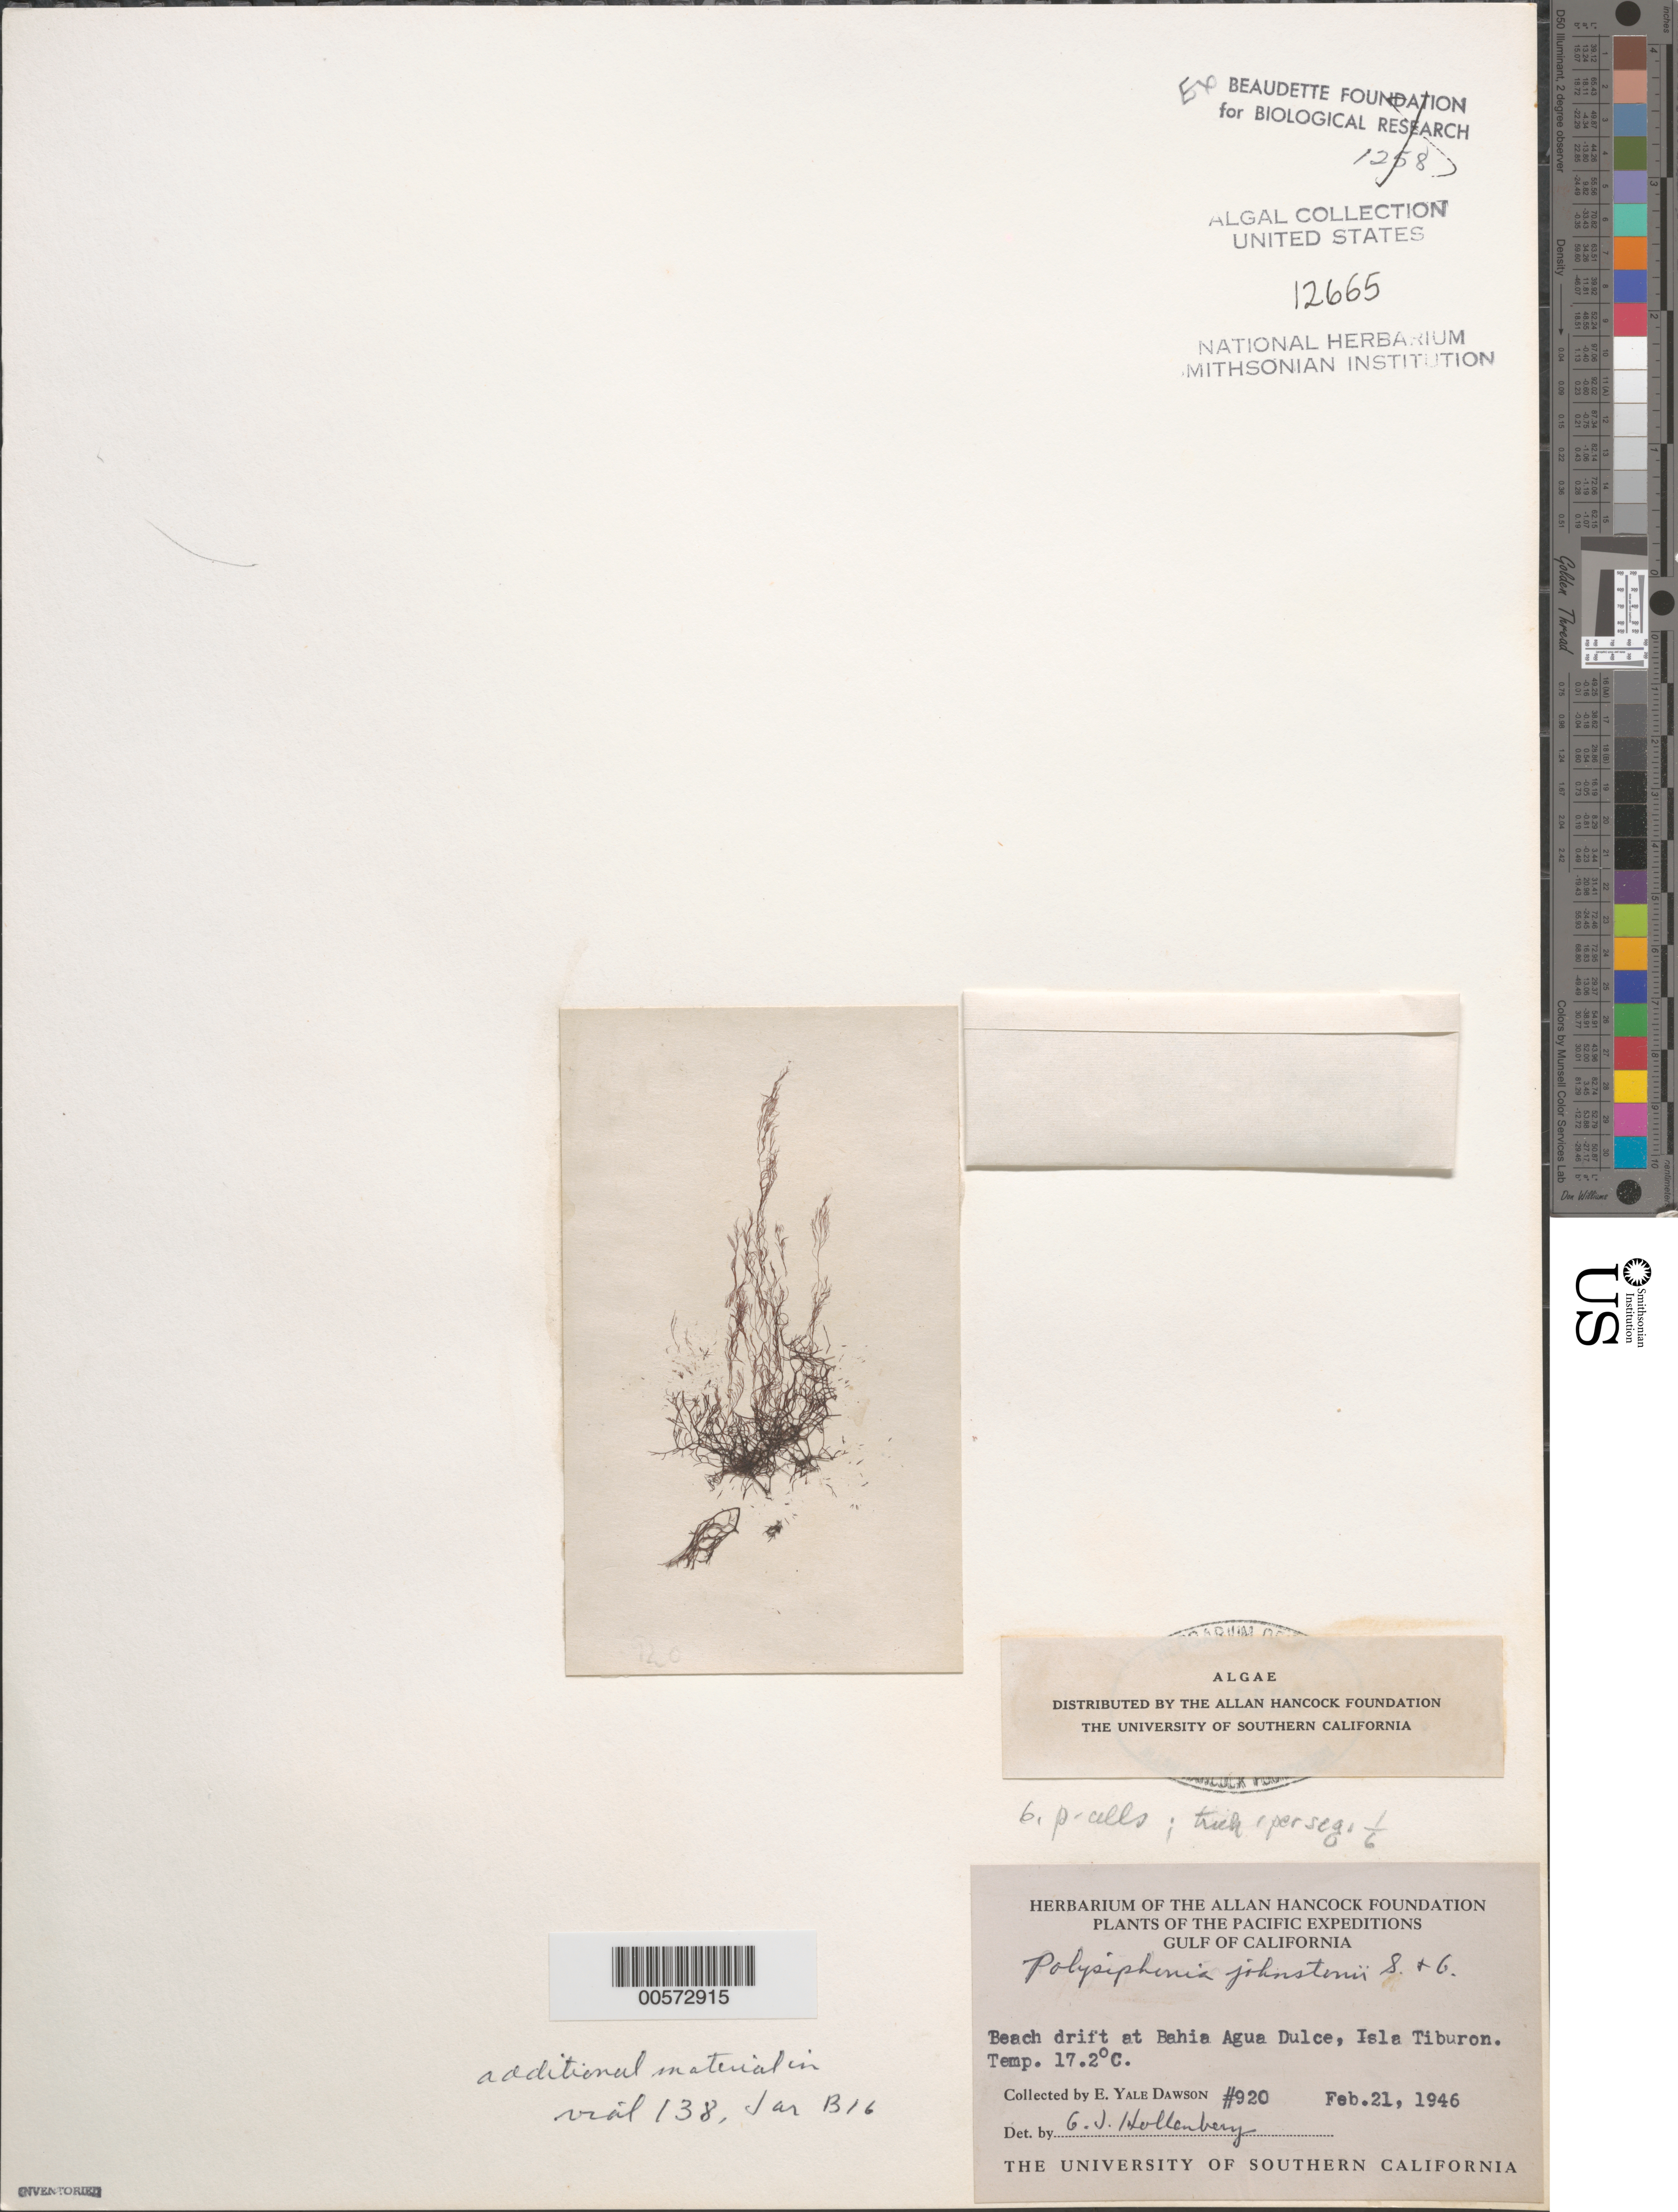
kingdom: Plantae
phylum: Rhodophyta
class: Florideophyceae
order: Ceramiales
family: Rhodomelaceae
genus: Melanothamnus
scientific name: Melanothamnus johnstonii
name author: (Setchell & N.L. Gardner) Diaz-Tapia & Maggs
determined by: Algae name updating Project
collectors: E. Y. Dawson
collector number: EYD 920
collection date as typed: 21 Feb 1946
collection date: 1946-02-21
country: Mexico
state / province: Sonora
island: Isla Tiburon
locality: Bahia Agua Dulce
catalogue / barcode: US 12665